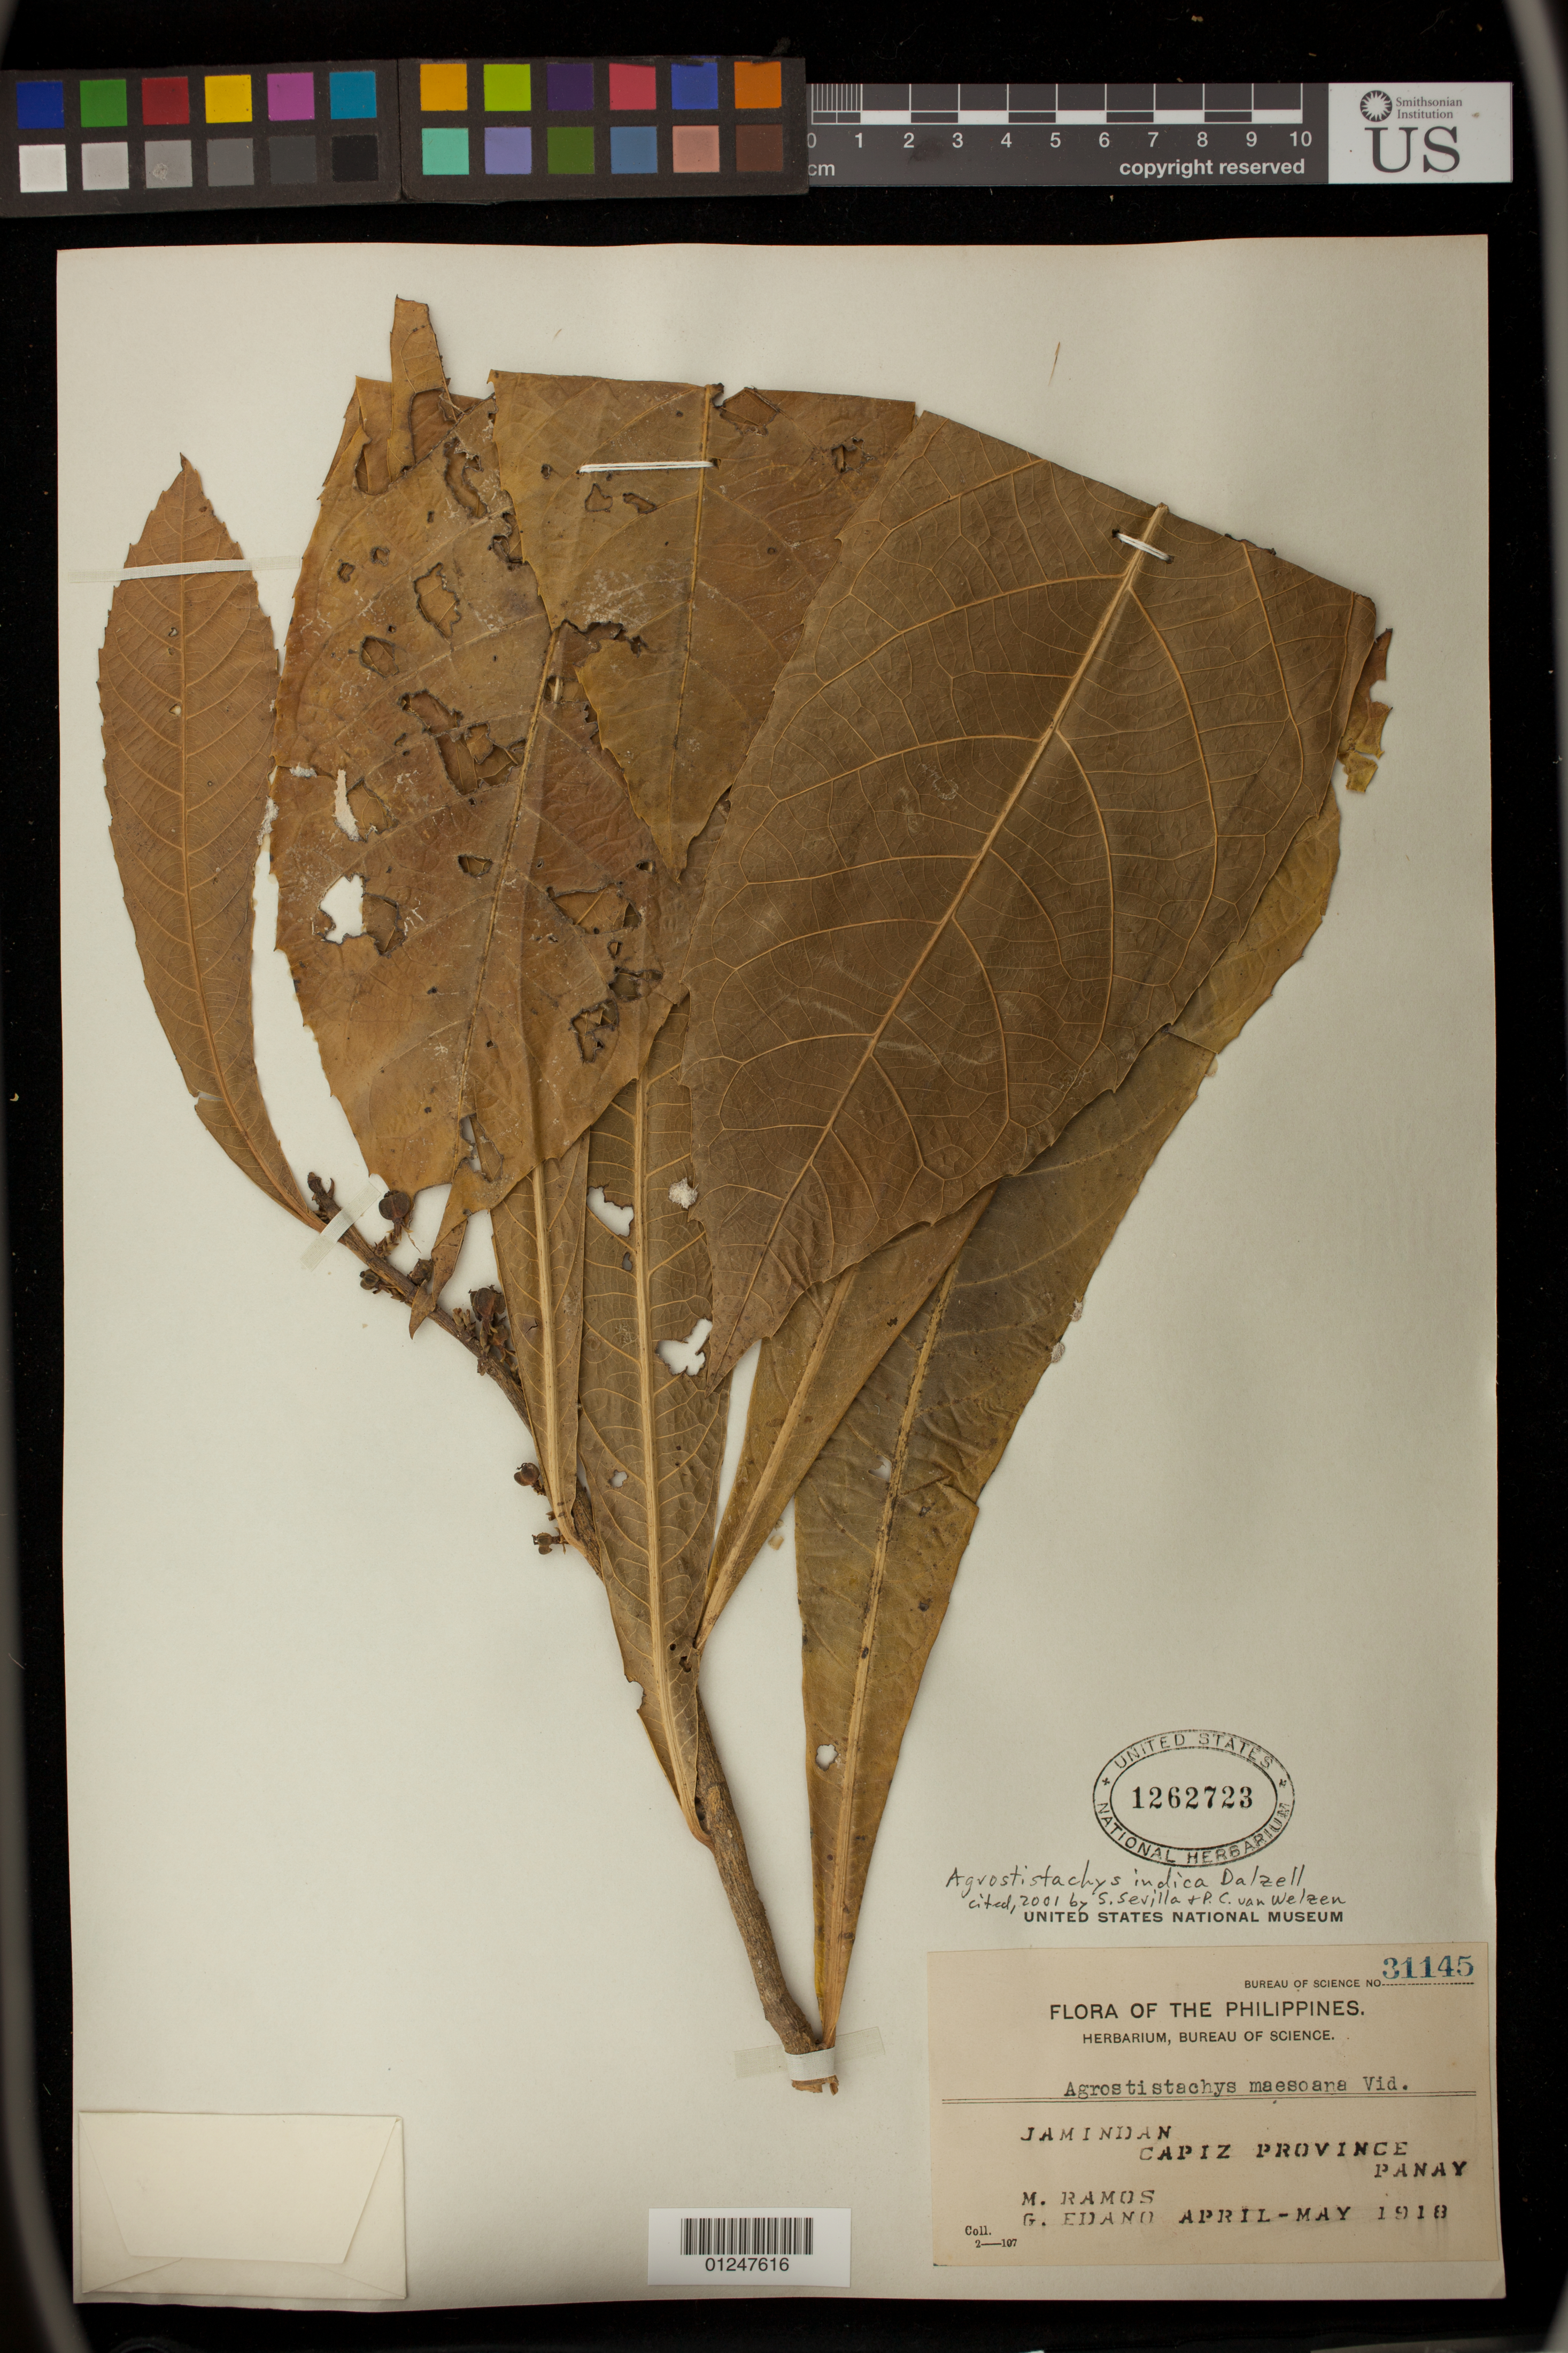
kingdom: Plantae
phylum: Tracheophyta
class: Magnoliopsida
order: Malpighiales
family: Euphorbiaceae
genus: Agrostistachys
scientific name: Agrostistachys indica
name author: Dalzell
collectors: M. Ramos & G. Edaño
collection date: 1918-04-01/1918-05-01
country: Philippines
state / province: Western Visayas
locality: Jamindan, Capiz Province, Panay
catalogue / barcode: US 1262723